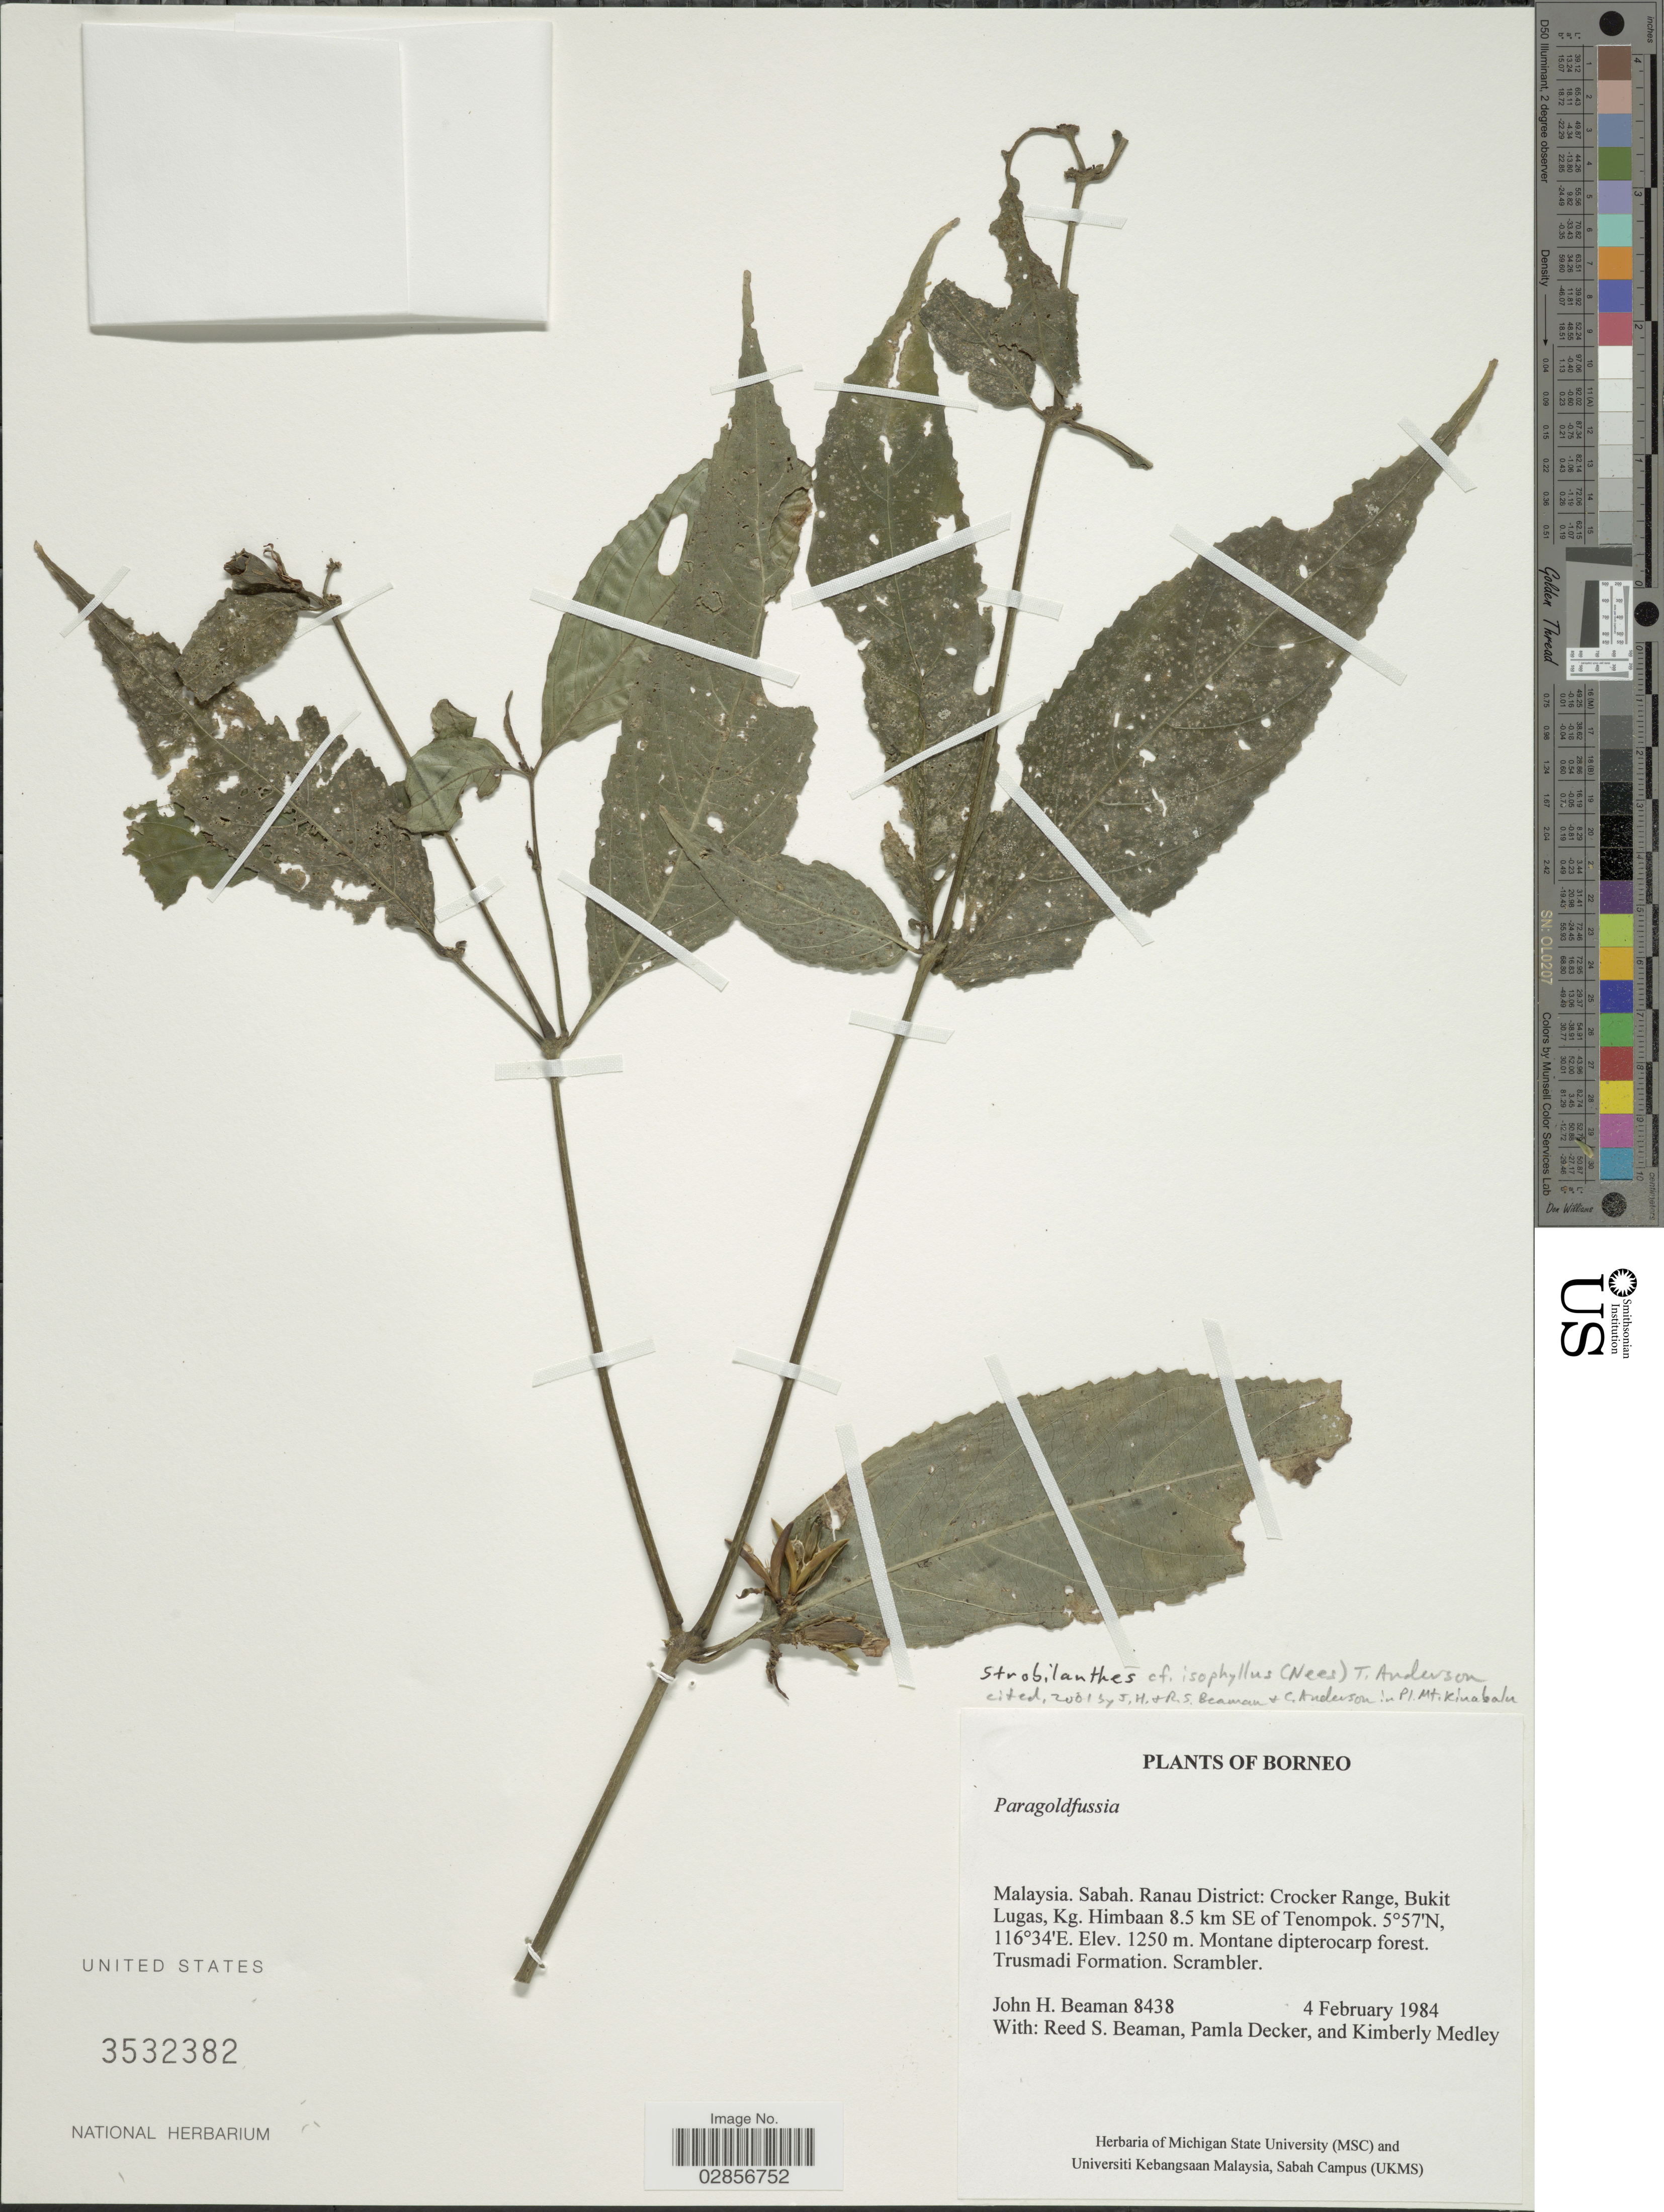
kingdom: Plantae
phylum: Tracheophyta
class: Magnoliopsida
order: Lamiales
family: Acanthaceae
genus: Strobilanthes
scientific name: Strobilanthes isophyllus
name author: (Nees) T. Anderson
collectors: J. H. Beaman, R. S. Beaman, P. Decker & K. Medley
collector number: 8438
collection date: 1984-02-04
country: Malaysia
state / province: Sabah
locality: Borneo. Ranau District: Crocker Range, Bukit Lugas, Kg. Himbaan 8.5 km SE of Tenompok. Trusmadi Formation.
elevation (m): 1250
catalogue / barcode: US 3532382